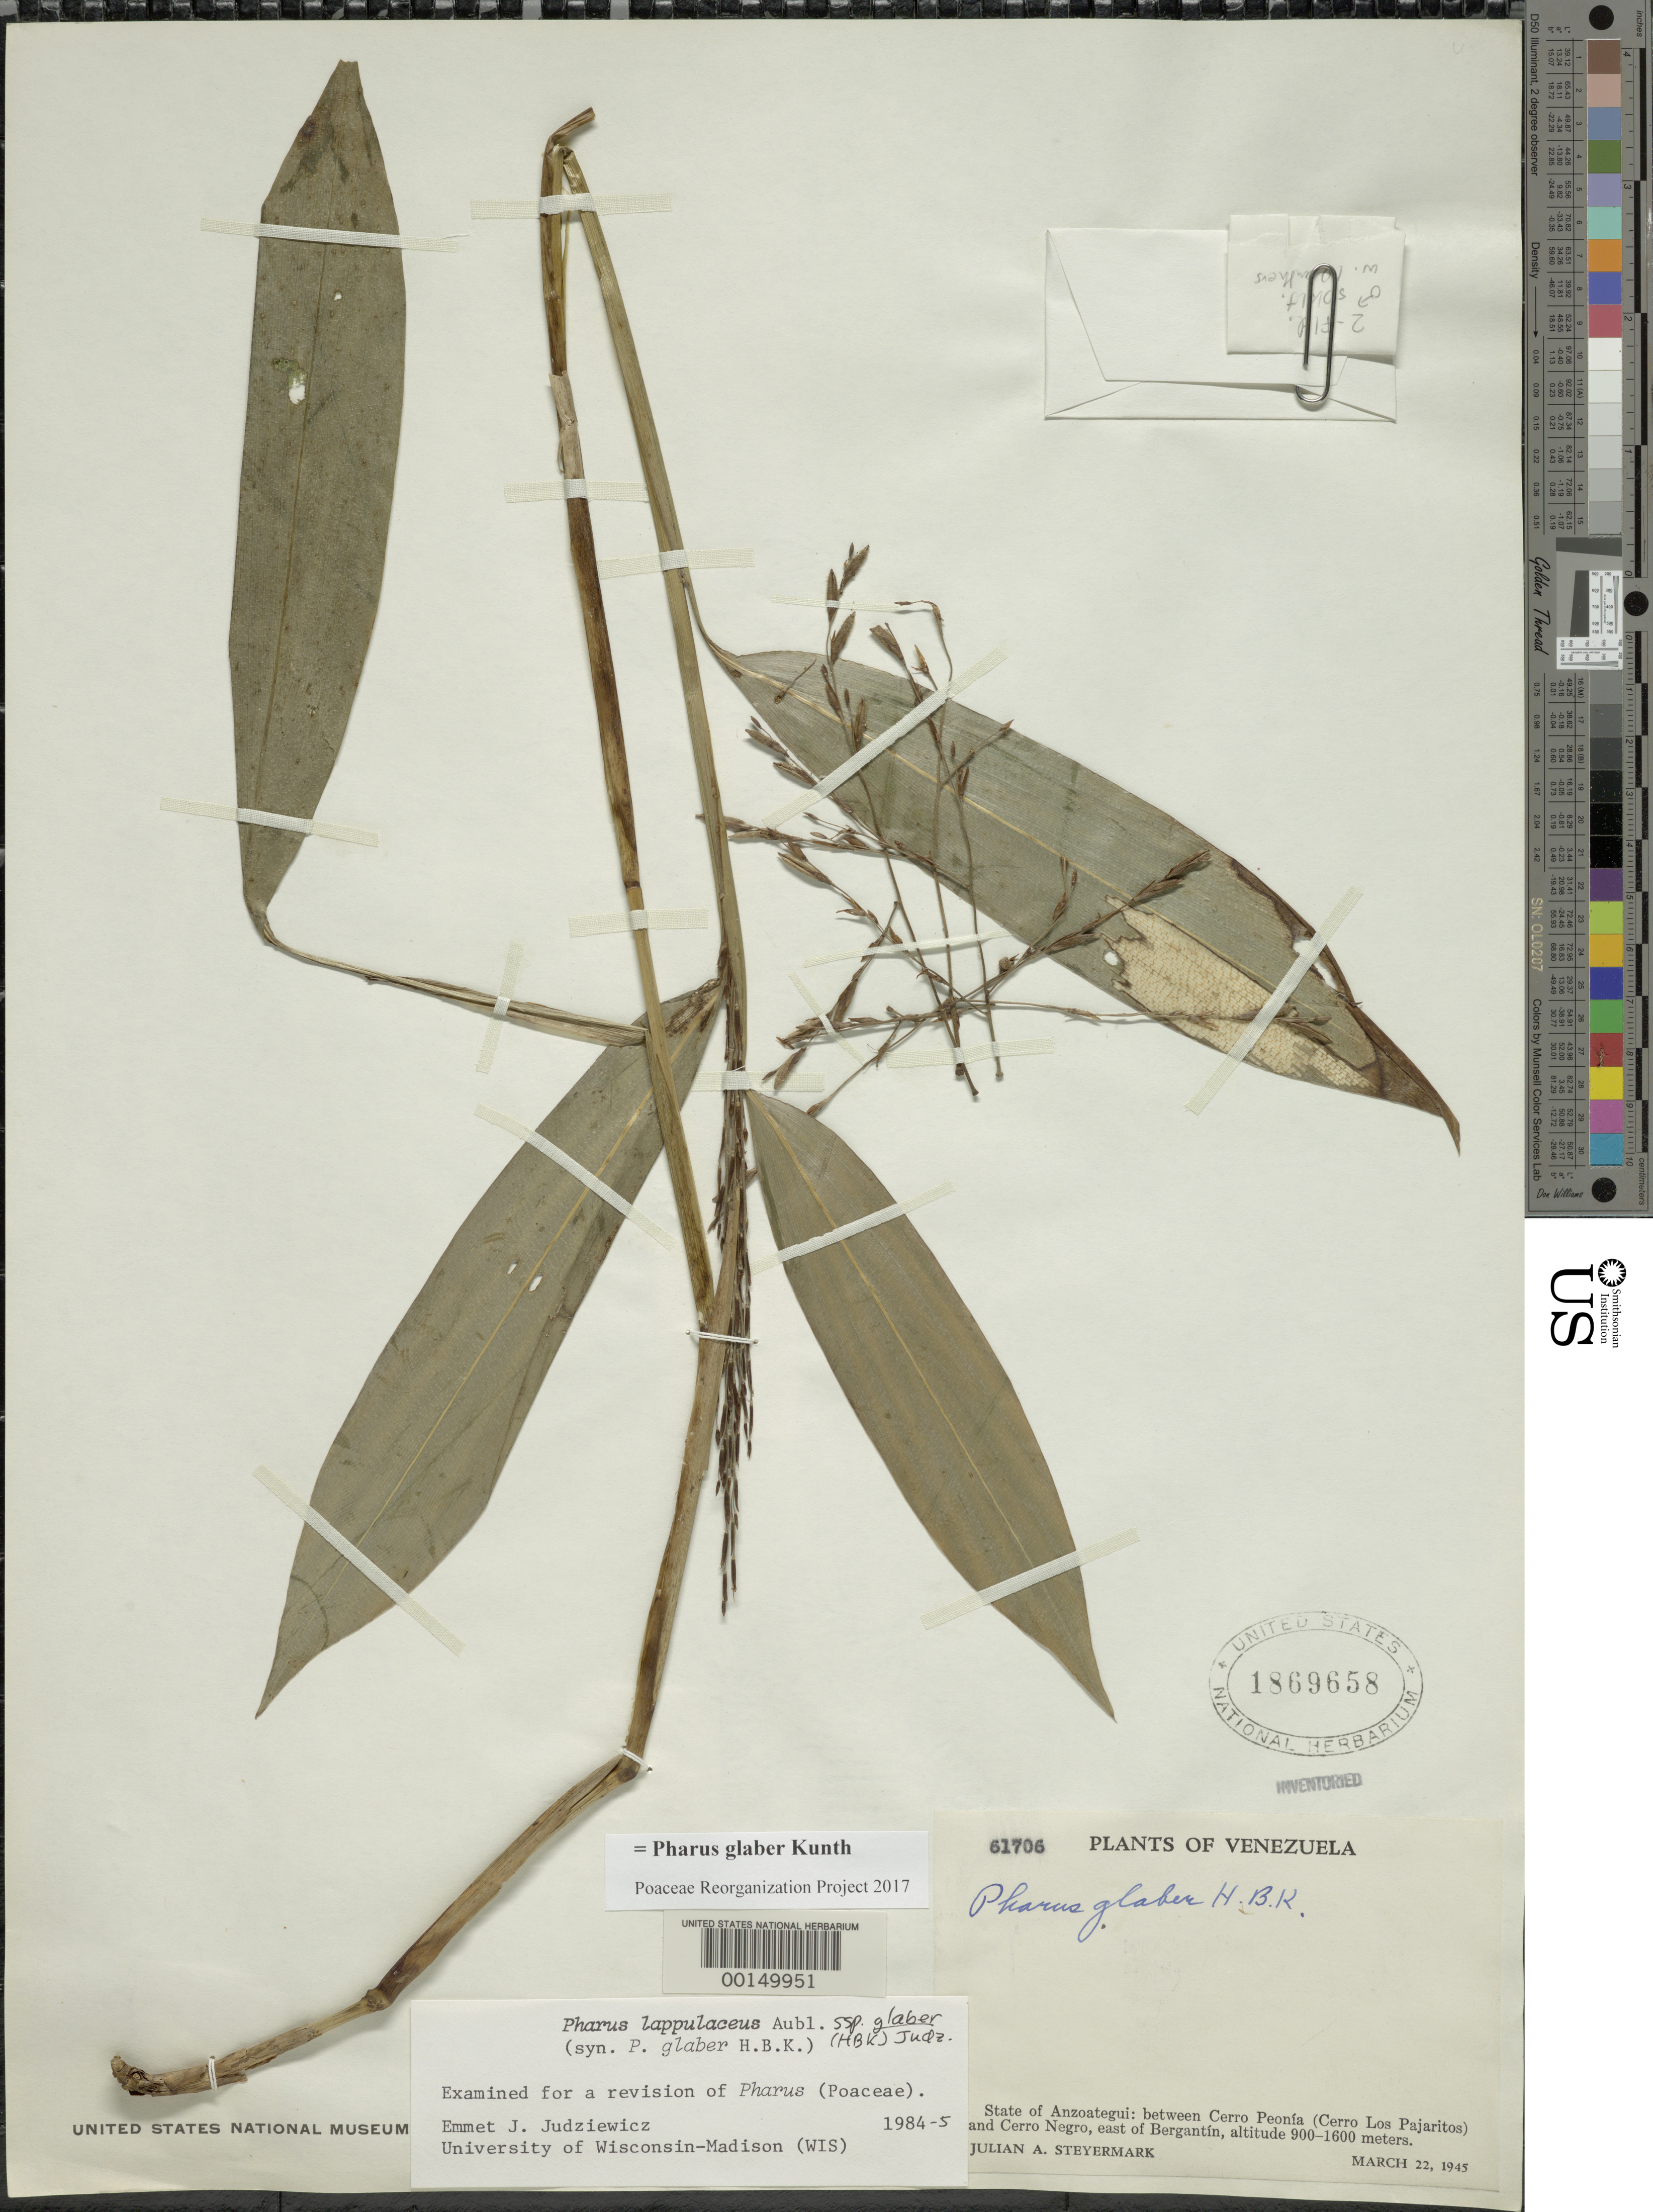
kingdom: Plantae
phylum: Tracheophyta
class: Liliopsida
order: Poales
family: Poaceae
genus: Pharus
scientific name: Pharus glaber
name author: Kunth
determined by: Poaceae Reorganization Project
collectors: J. Steyermark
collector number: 61706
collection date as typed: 22 Mar 1945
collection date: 1945-03-22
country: Venezuela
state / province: Anzoategui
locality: Cerro peonia/cerro negro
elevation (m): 900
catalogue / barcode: US 1869658